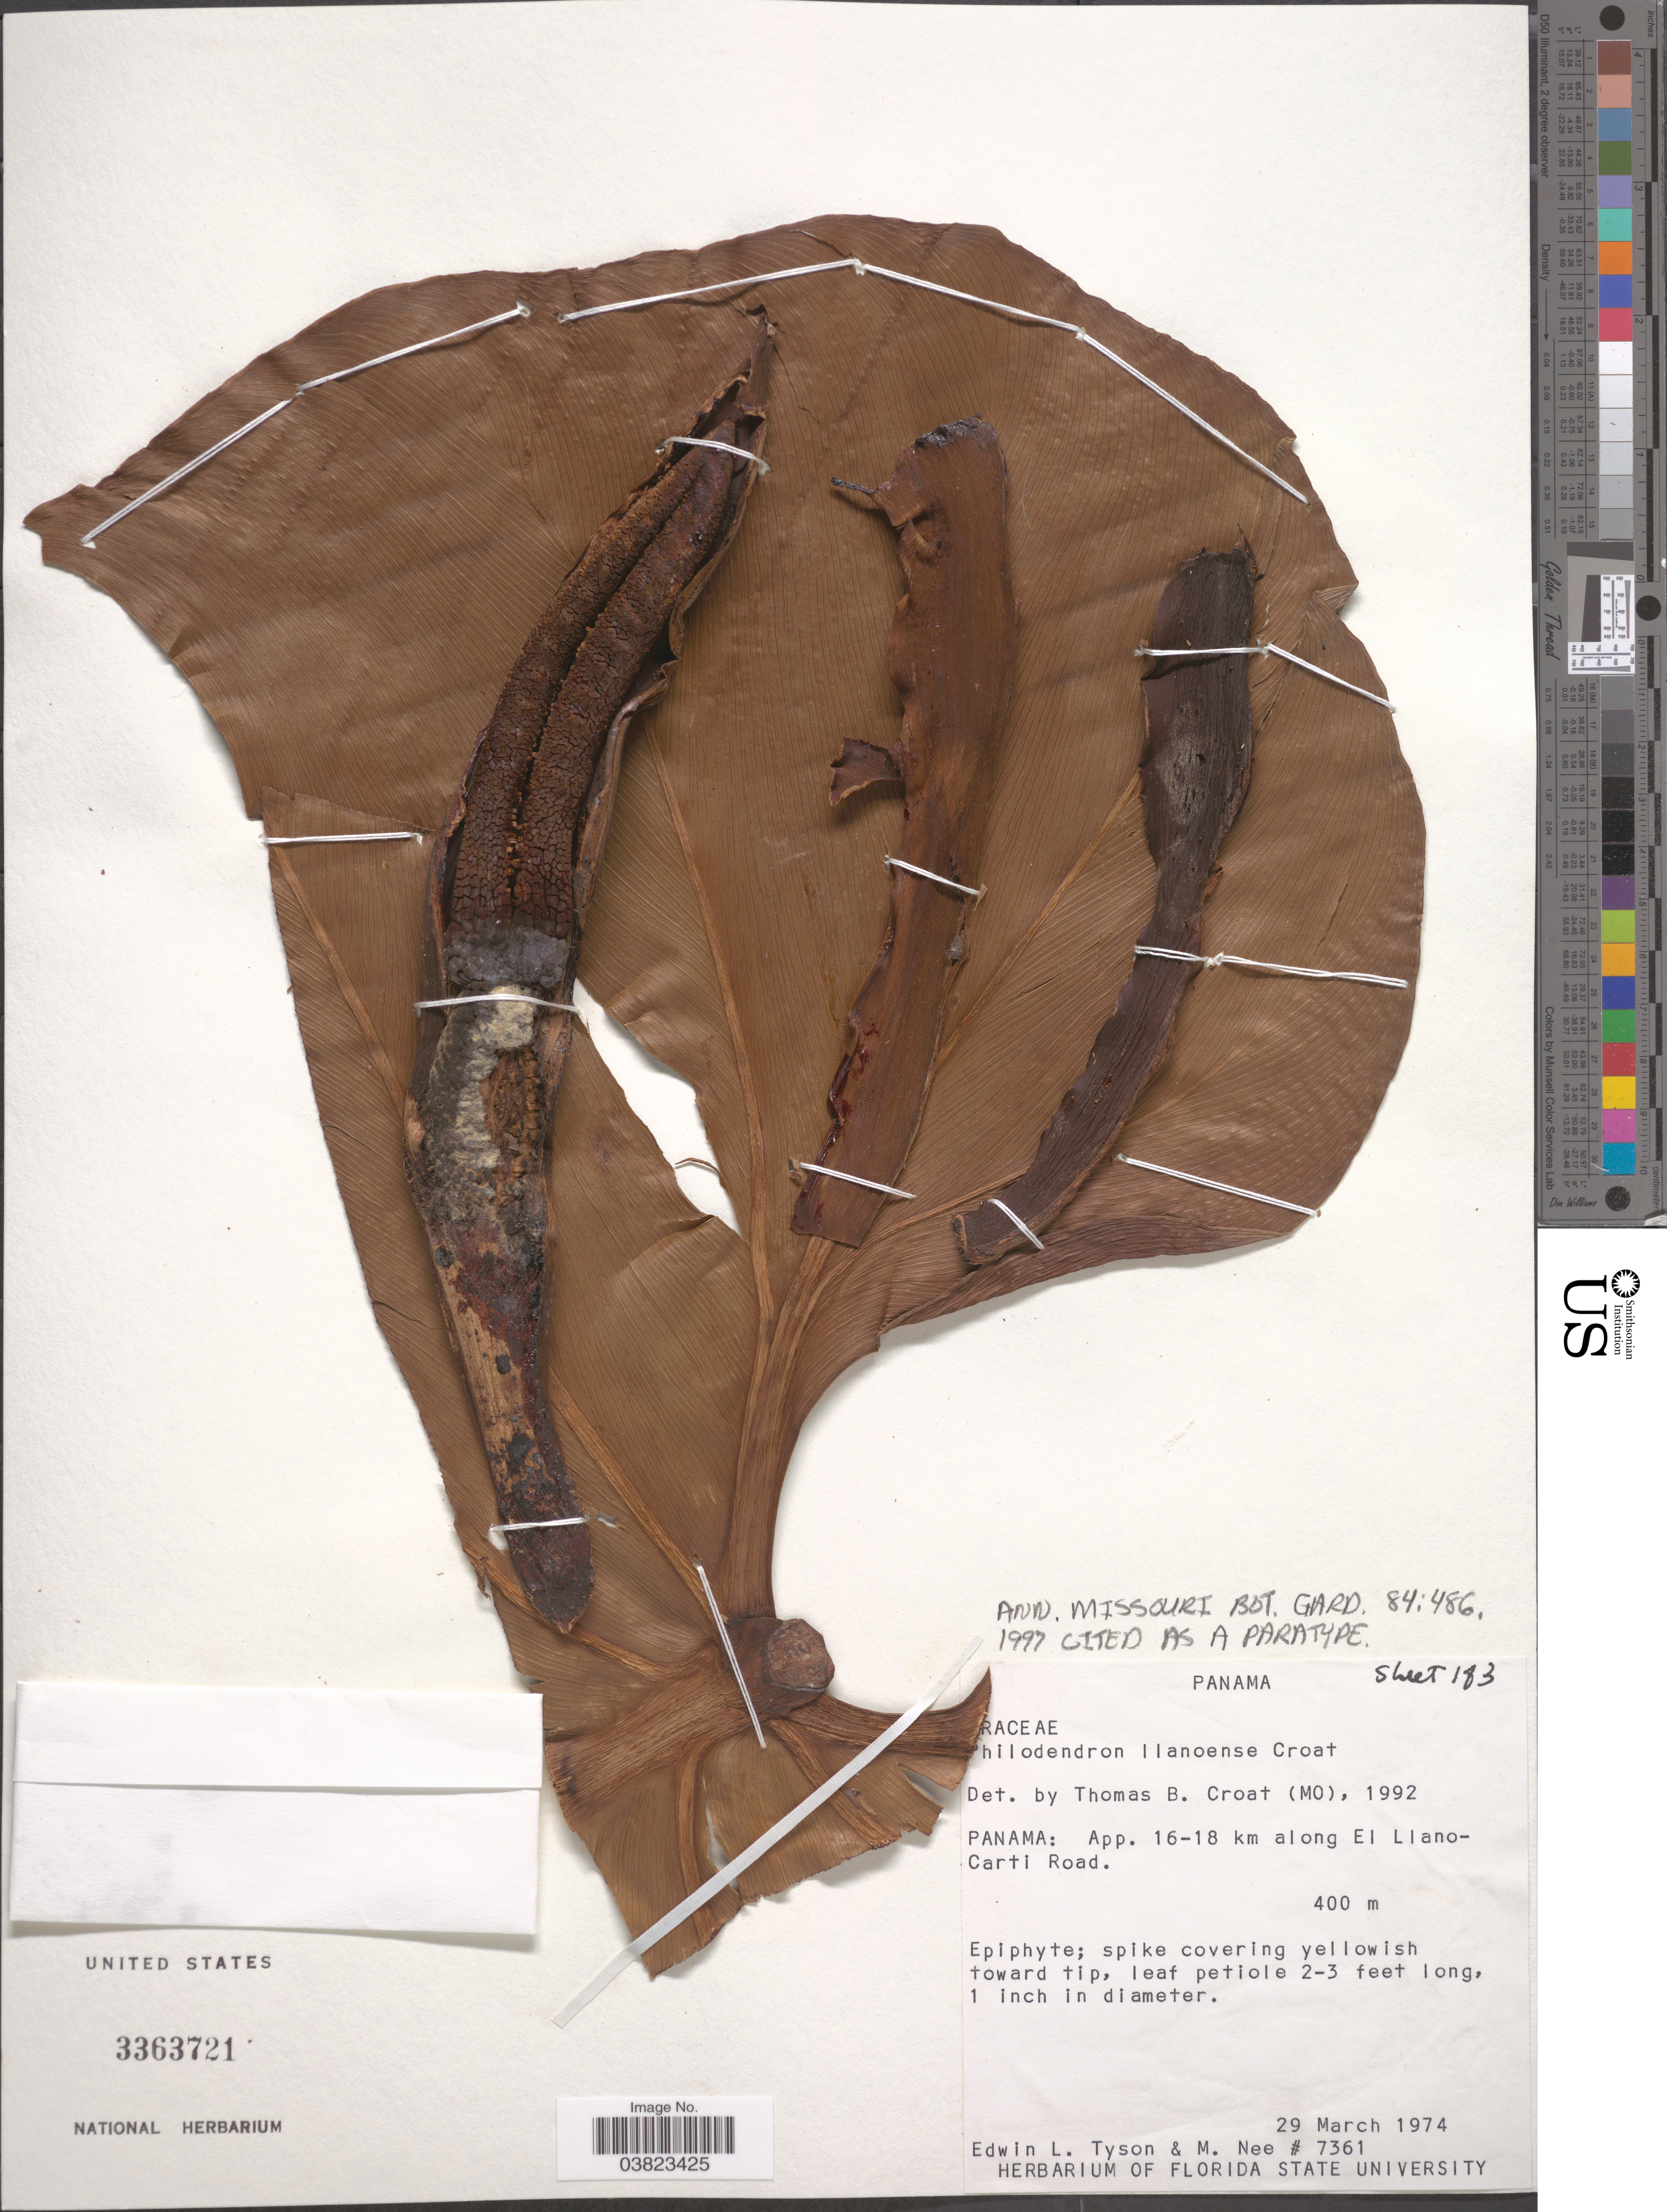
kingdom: Plantae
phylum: Tracheophyta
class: Liliopsida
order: Alismatales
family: Araceae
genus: Philodendron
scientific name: Philodendron llanoense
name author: Croat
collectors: E. L. Tyson & M. Nee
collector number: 7361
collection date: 1974-03-29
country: Panama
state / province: Panamá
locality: App. 16-18 km along El Llano-Carti Road.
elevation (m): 400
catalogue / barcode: US 3363721